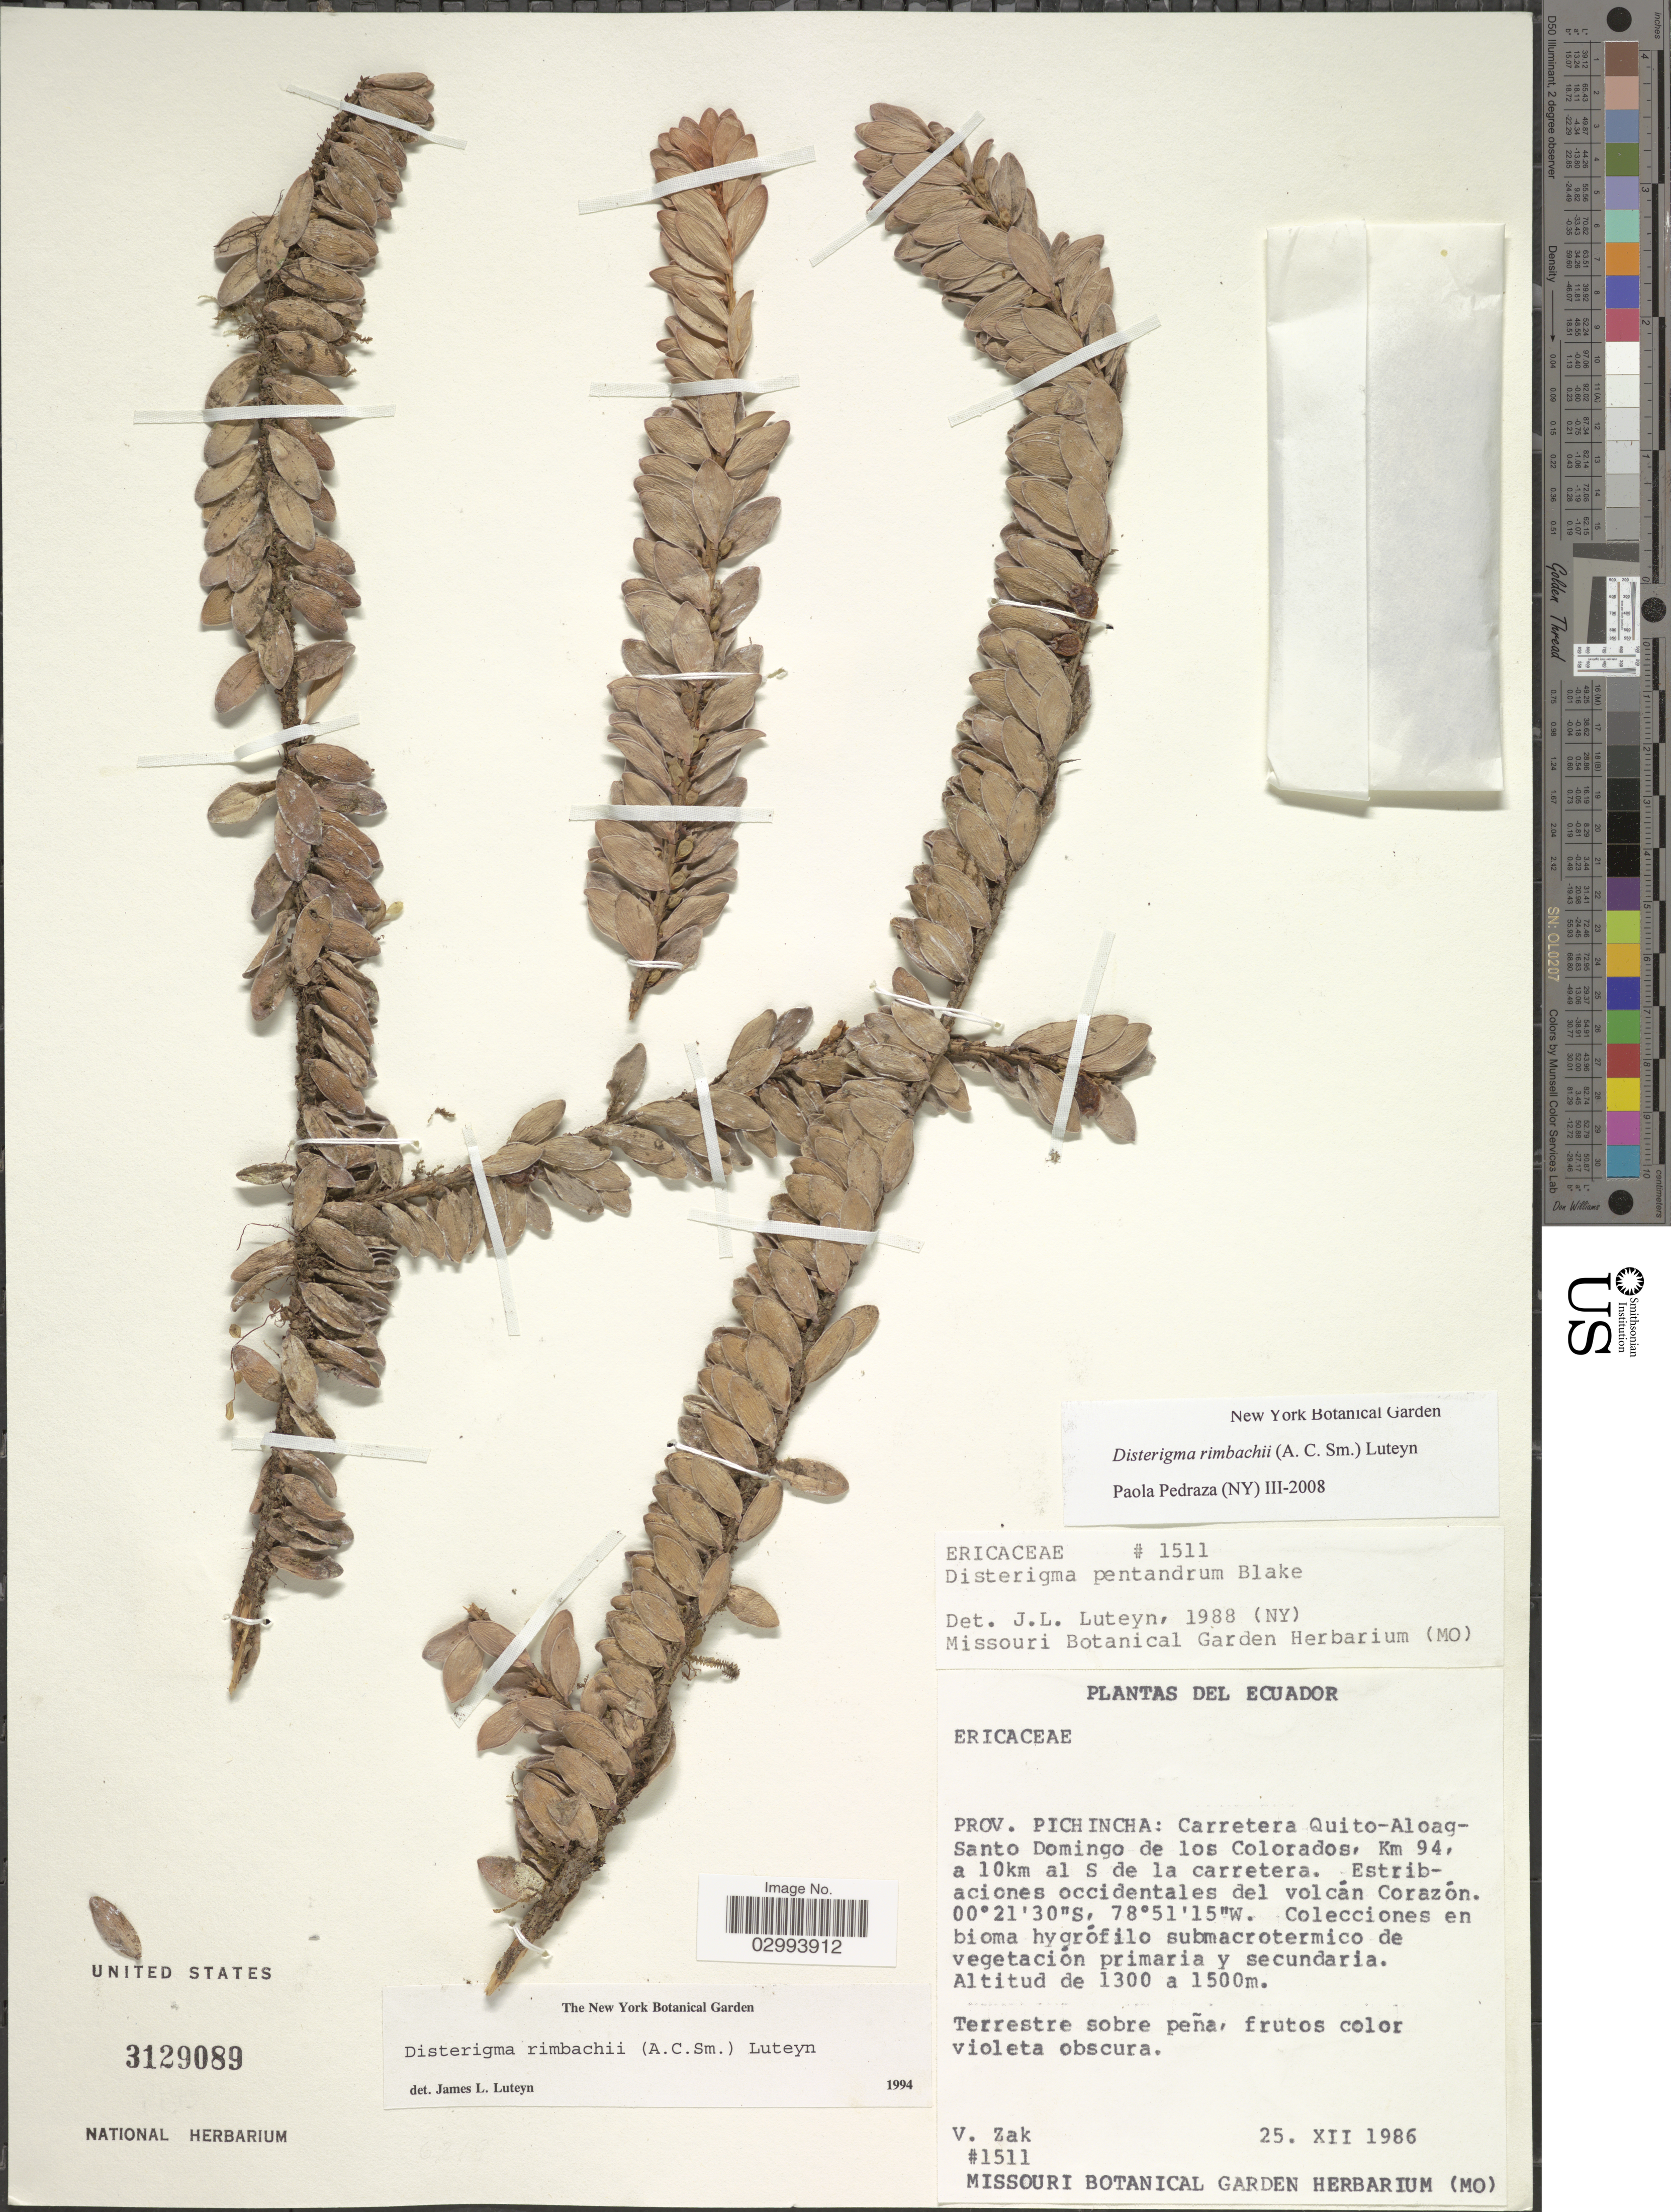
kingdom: Plantae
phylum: Tracheophyta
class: Magnoliopsida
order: Ericales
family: Ericaceae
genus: Disterigma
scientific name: Disterigma rimbachii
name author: (A.C. Sm.) Luteyn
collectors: V. Zak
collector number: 1511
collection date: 1986-12-25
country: Ecuador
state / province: Pichincha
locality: Prov. Pichincha: Carretera Quito-Aloag-Santo Domingo de los Colorados, Km 94, a 10km al S de la carretera. Estribaciones occidentales del volcán Corazón.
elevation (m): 1300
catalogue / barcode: US 3129089